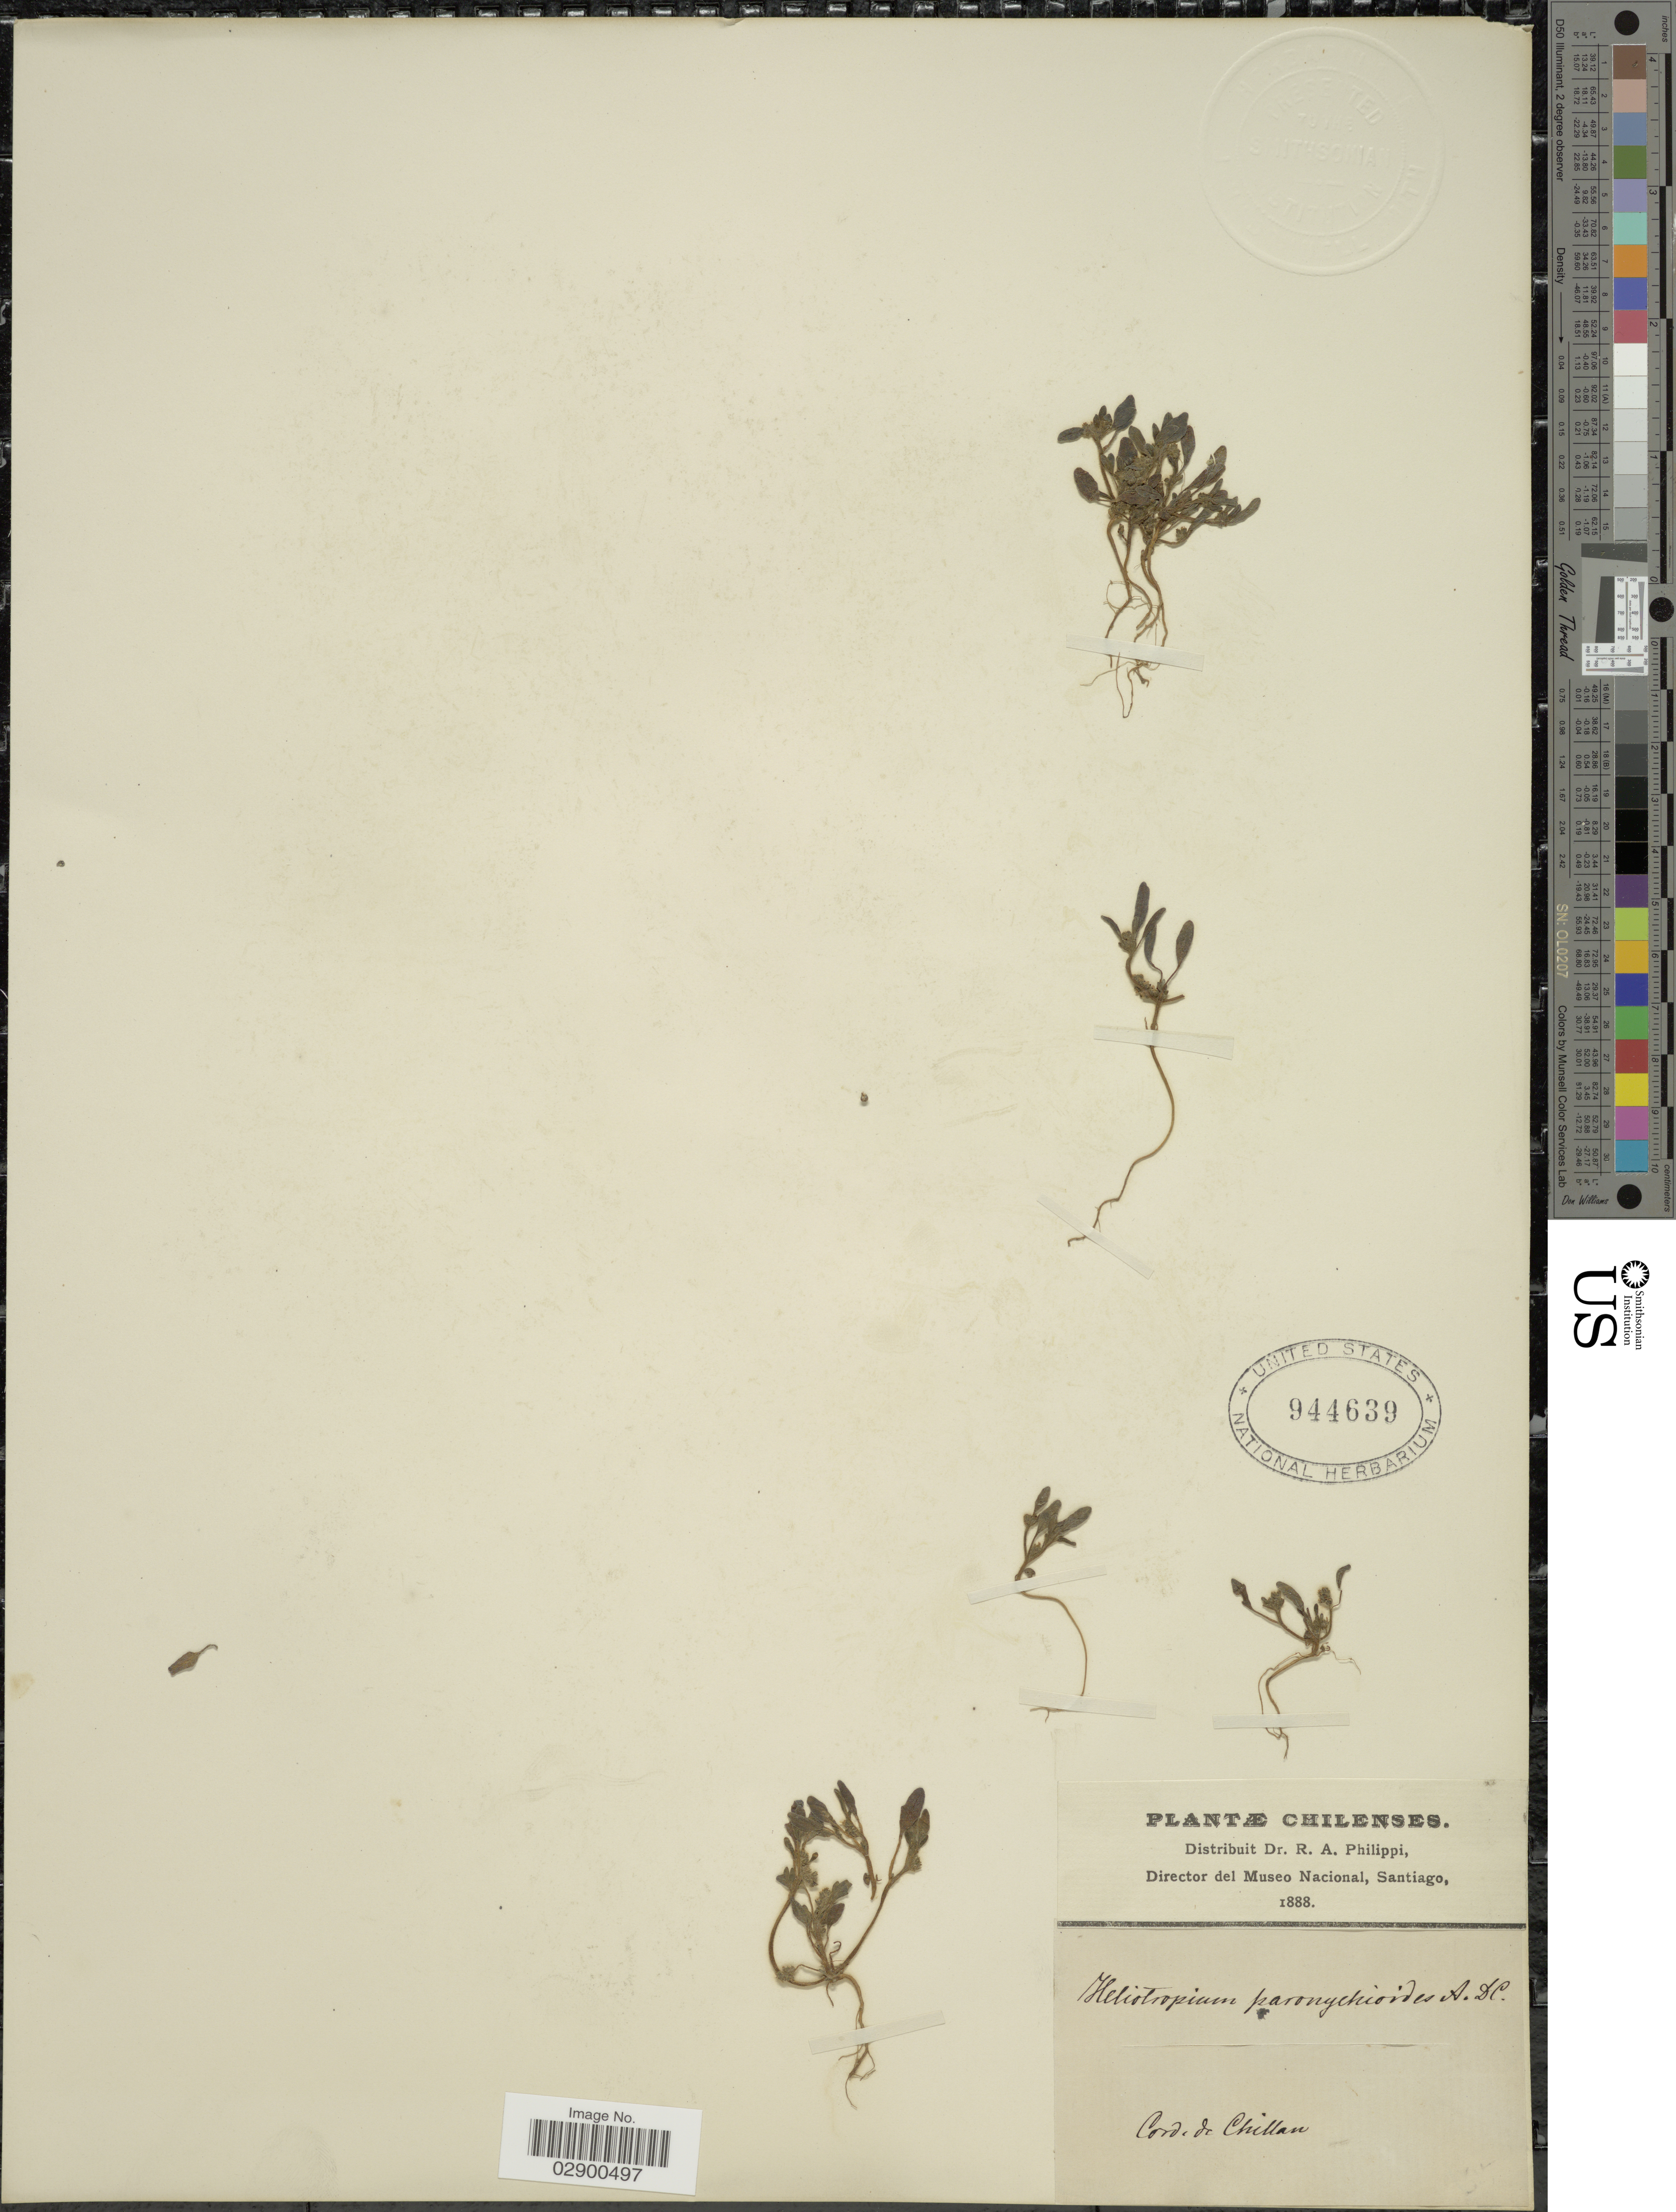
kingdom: Plantae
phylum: Tracheophyta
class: Magnoliopsida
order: Boraginales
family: Heliotropiaceae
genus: Heliotropium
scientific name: Heliotropium paronychioides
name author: DC.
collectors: R. A. Philippi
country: Chile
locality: Cord. de Chillan.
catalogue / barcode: US 944639